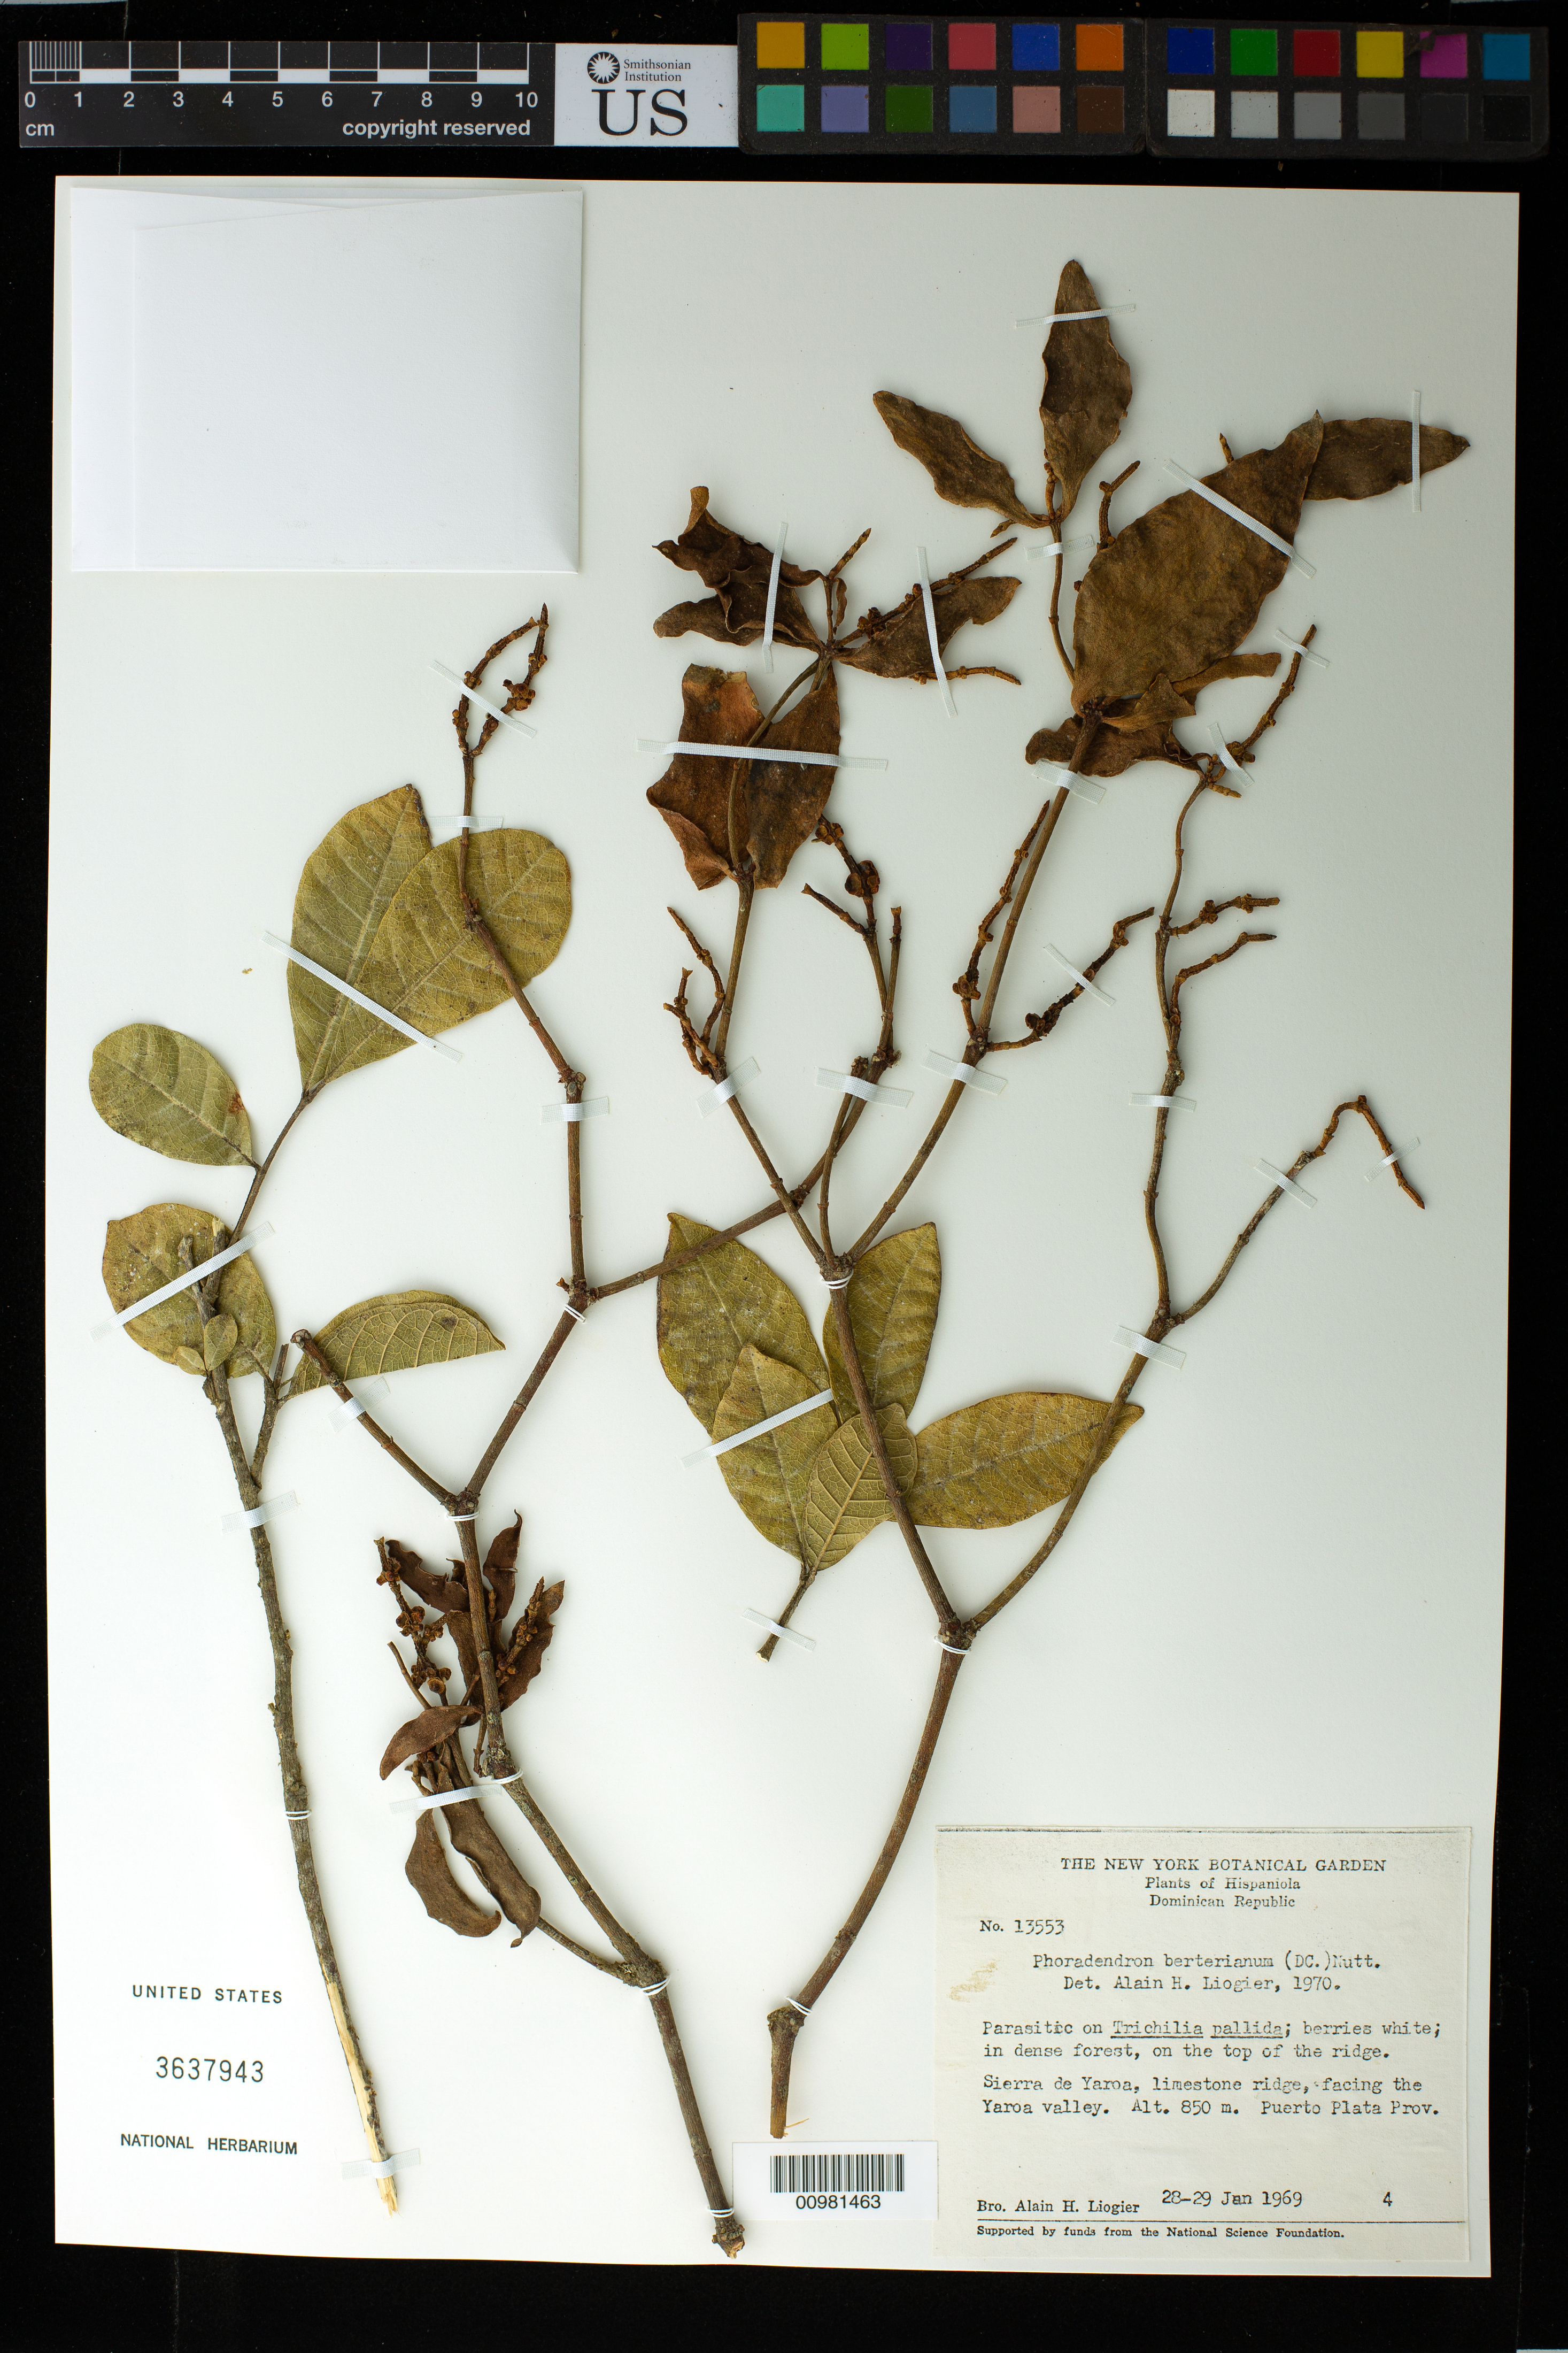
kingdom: Plantae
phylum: Tracheophyta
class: Magnoliopsida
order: Santalales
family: Viscaceae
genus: Phoradendron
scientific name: Phoradendron berteroanum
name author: (DC.) Nutt.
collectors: A. H. Liogier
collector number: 13553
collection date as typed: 28 Jan 1969 to 29 Jan 1969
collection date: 1969-01-28/1969-01-29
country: Dominican Republic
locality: Puerto Plata Prov.: Sierra de Yaroa, limestone ridge facing the aroa Valley.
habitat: In dense forest on the top of the ridge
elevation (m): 850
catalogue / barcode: US 3637943